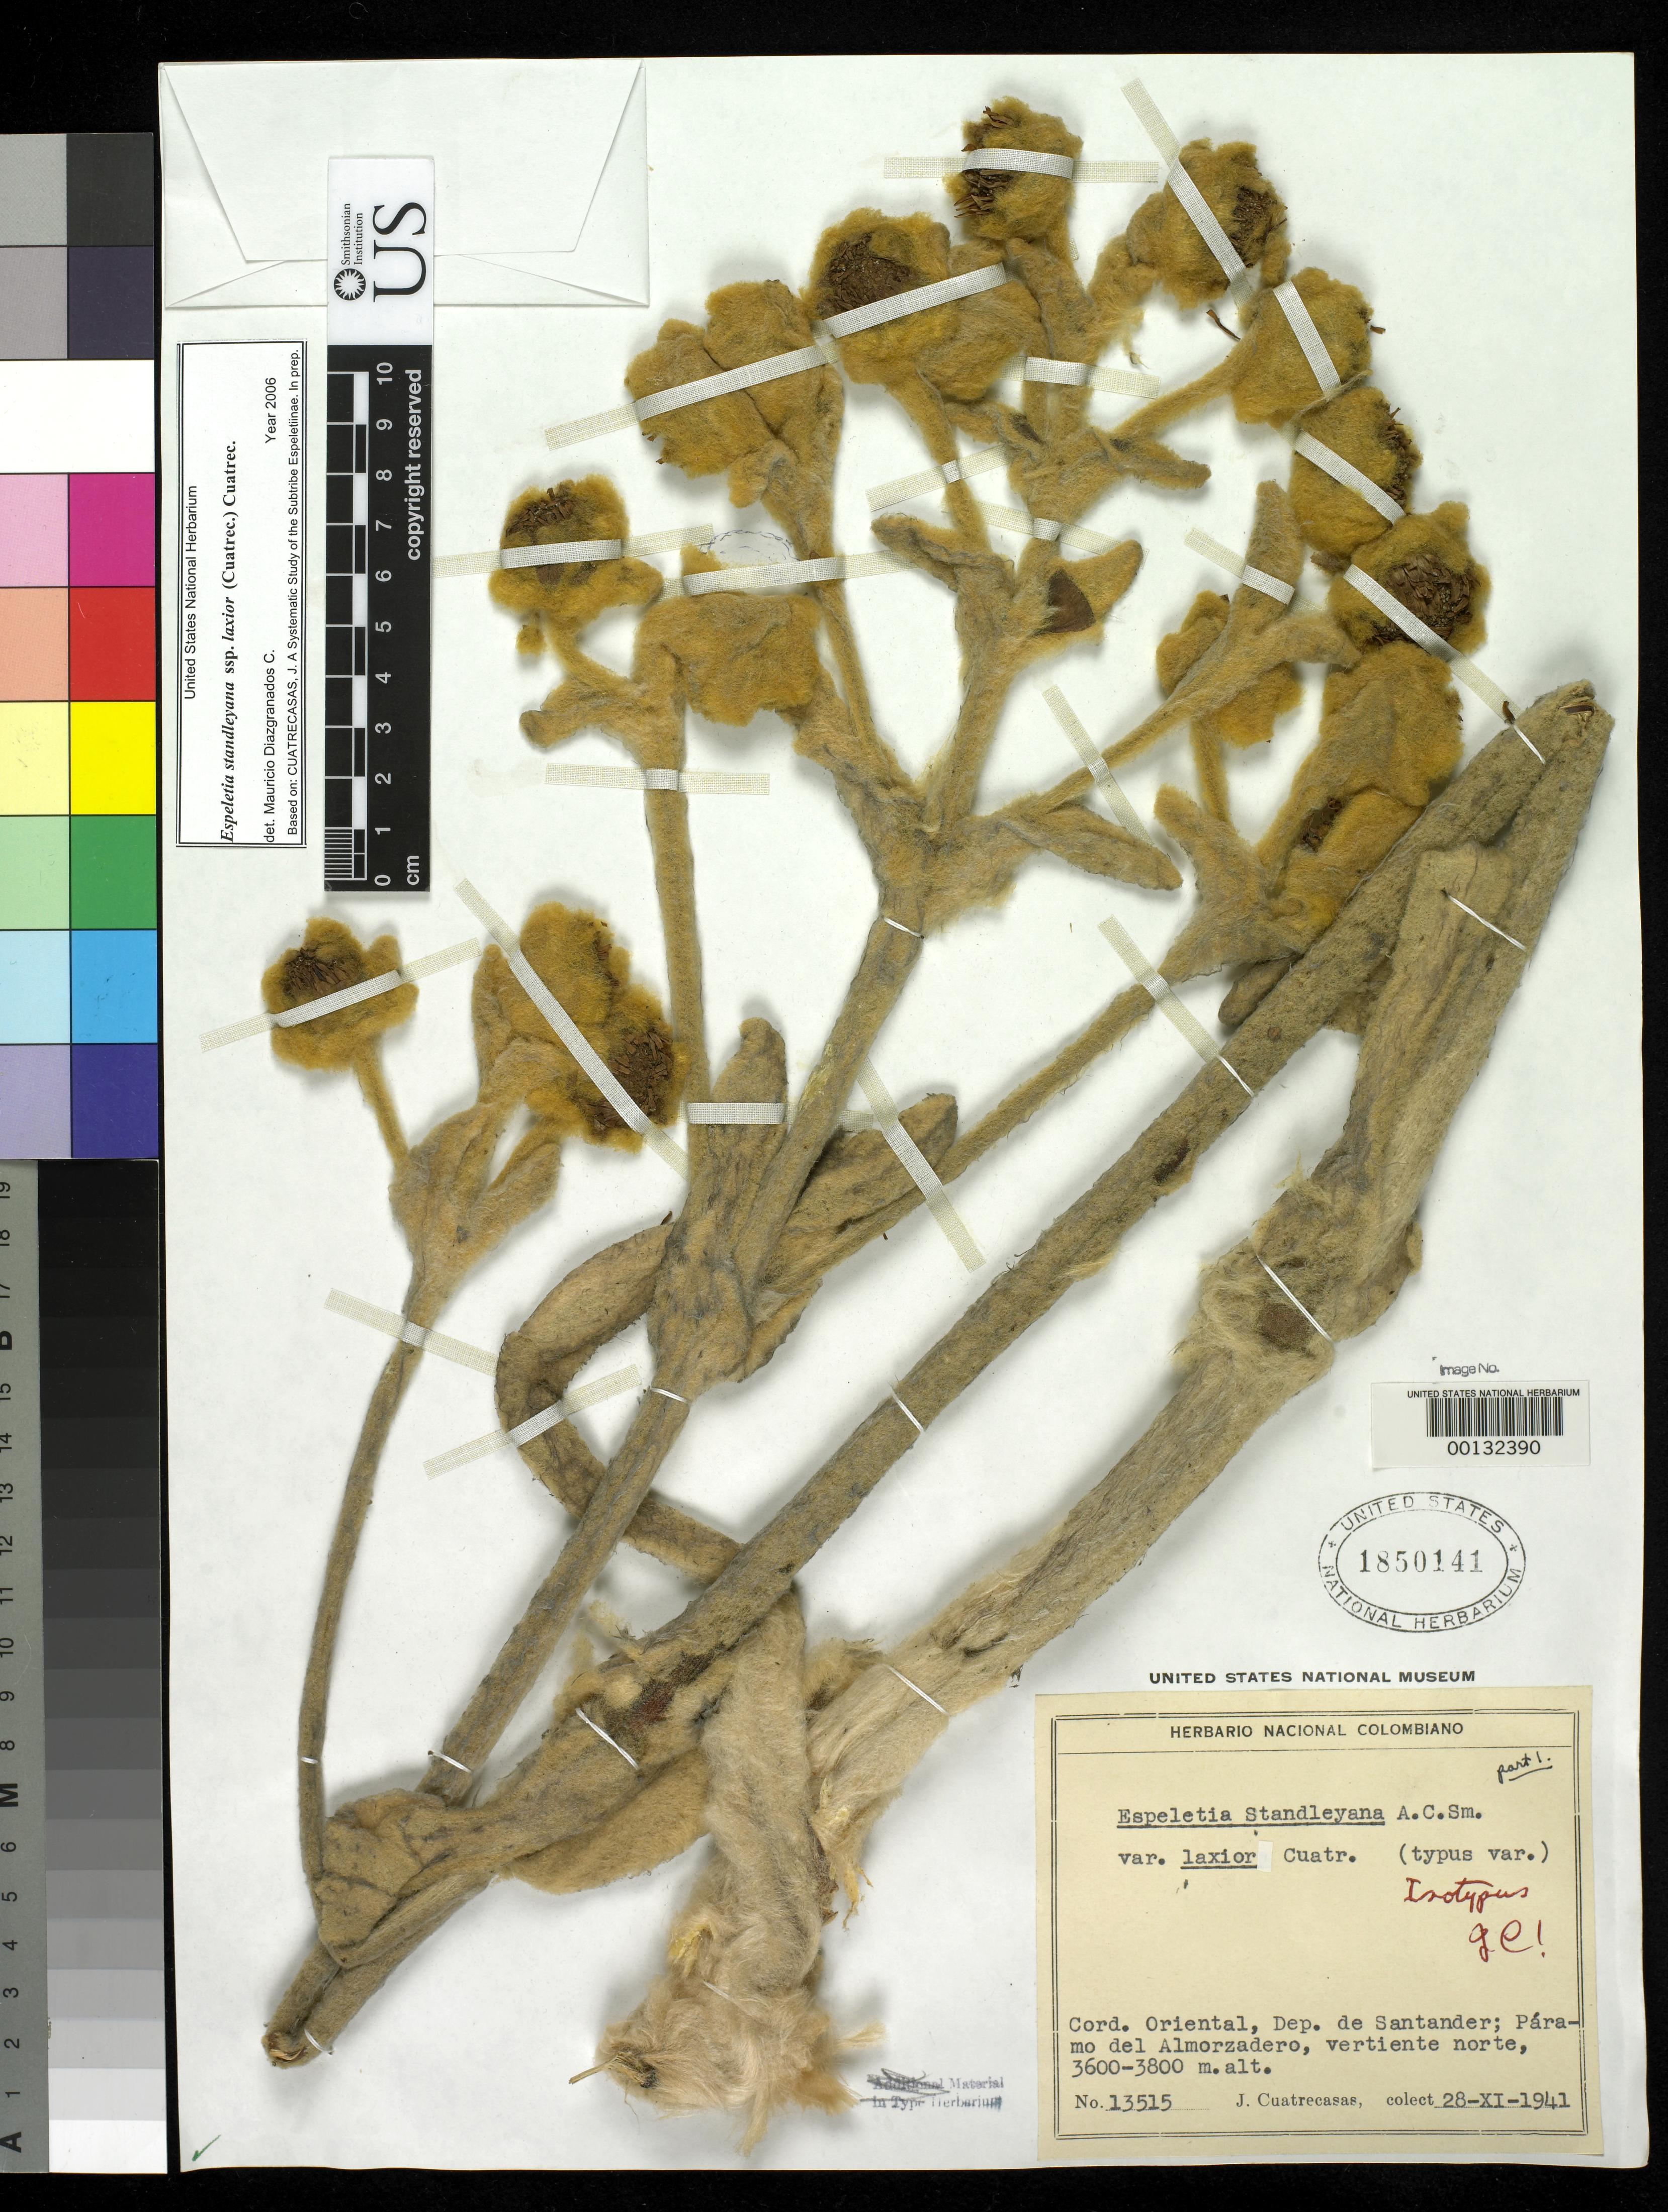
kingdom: Plantae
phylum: Tracheophyta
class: Magnoliopsida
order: Asterales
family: Asteraceae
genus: Espeletia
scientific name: Espeletia standleyana var. laxior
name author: Cuatrec.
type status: Isotype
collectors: J. Cuatrecasas & H. García Barriga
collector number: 13515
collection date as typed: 28 Nov 1941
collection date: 1941-11-28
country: Colombia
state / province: Santander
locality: Cordillera Oriental, Páramo del Almorzadero, Vertiente Norte. [Cordillera Oriental, Páramo del Almorzadero, N slope]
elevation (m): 3600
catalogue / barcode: US 1850141